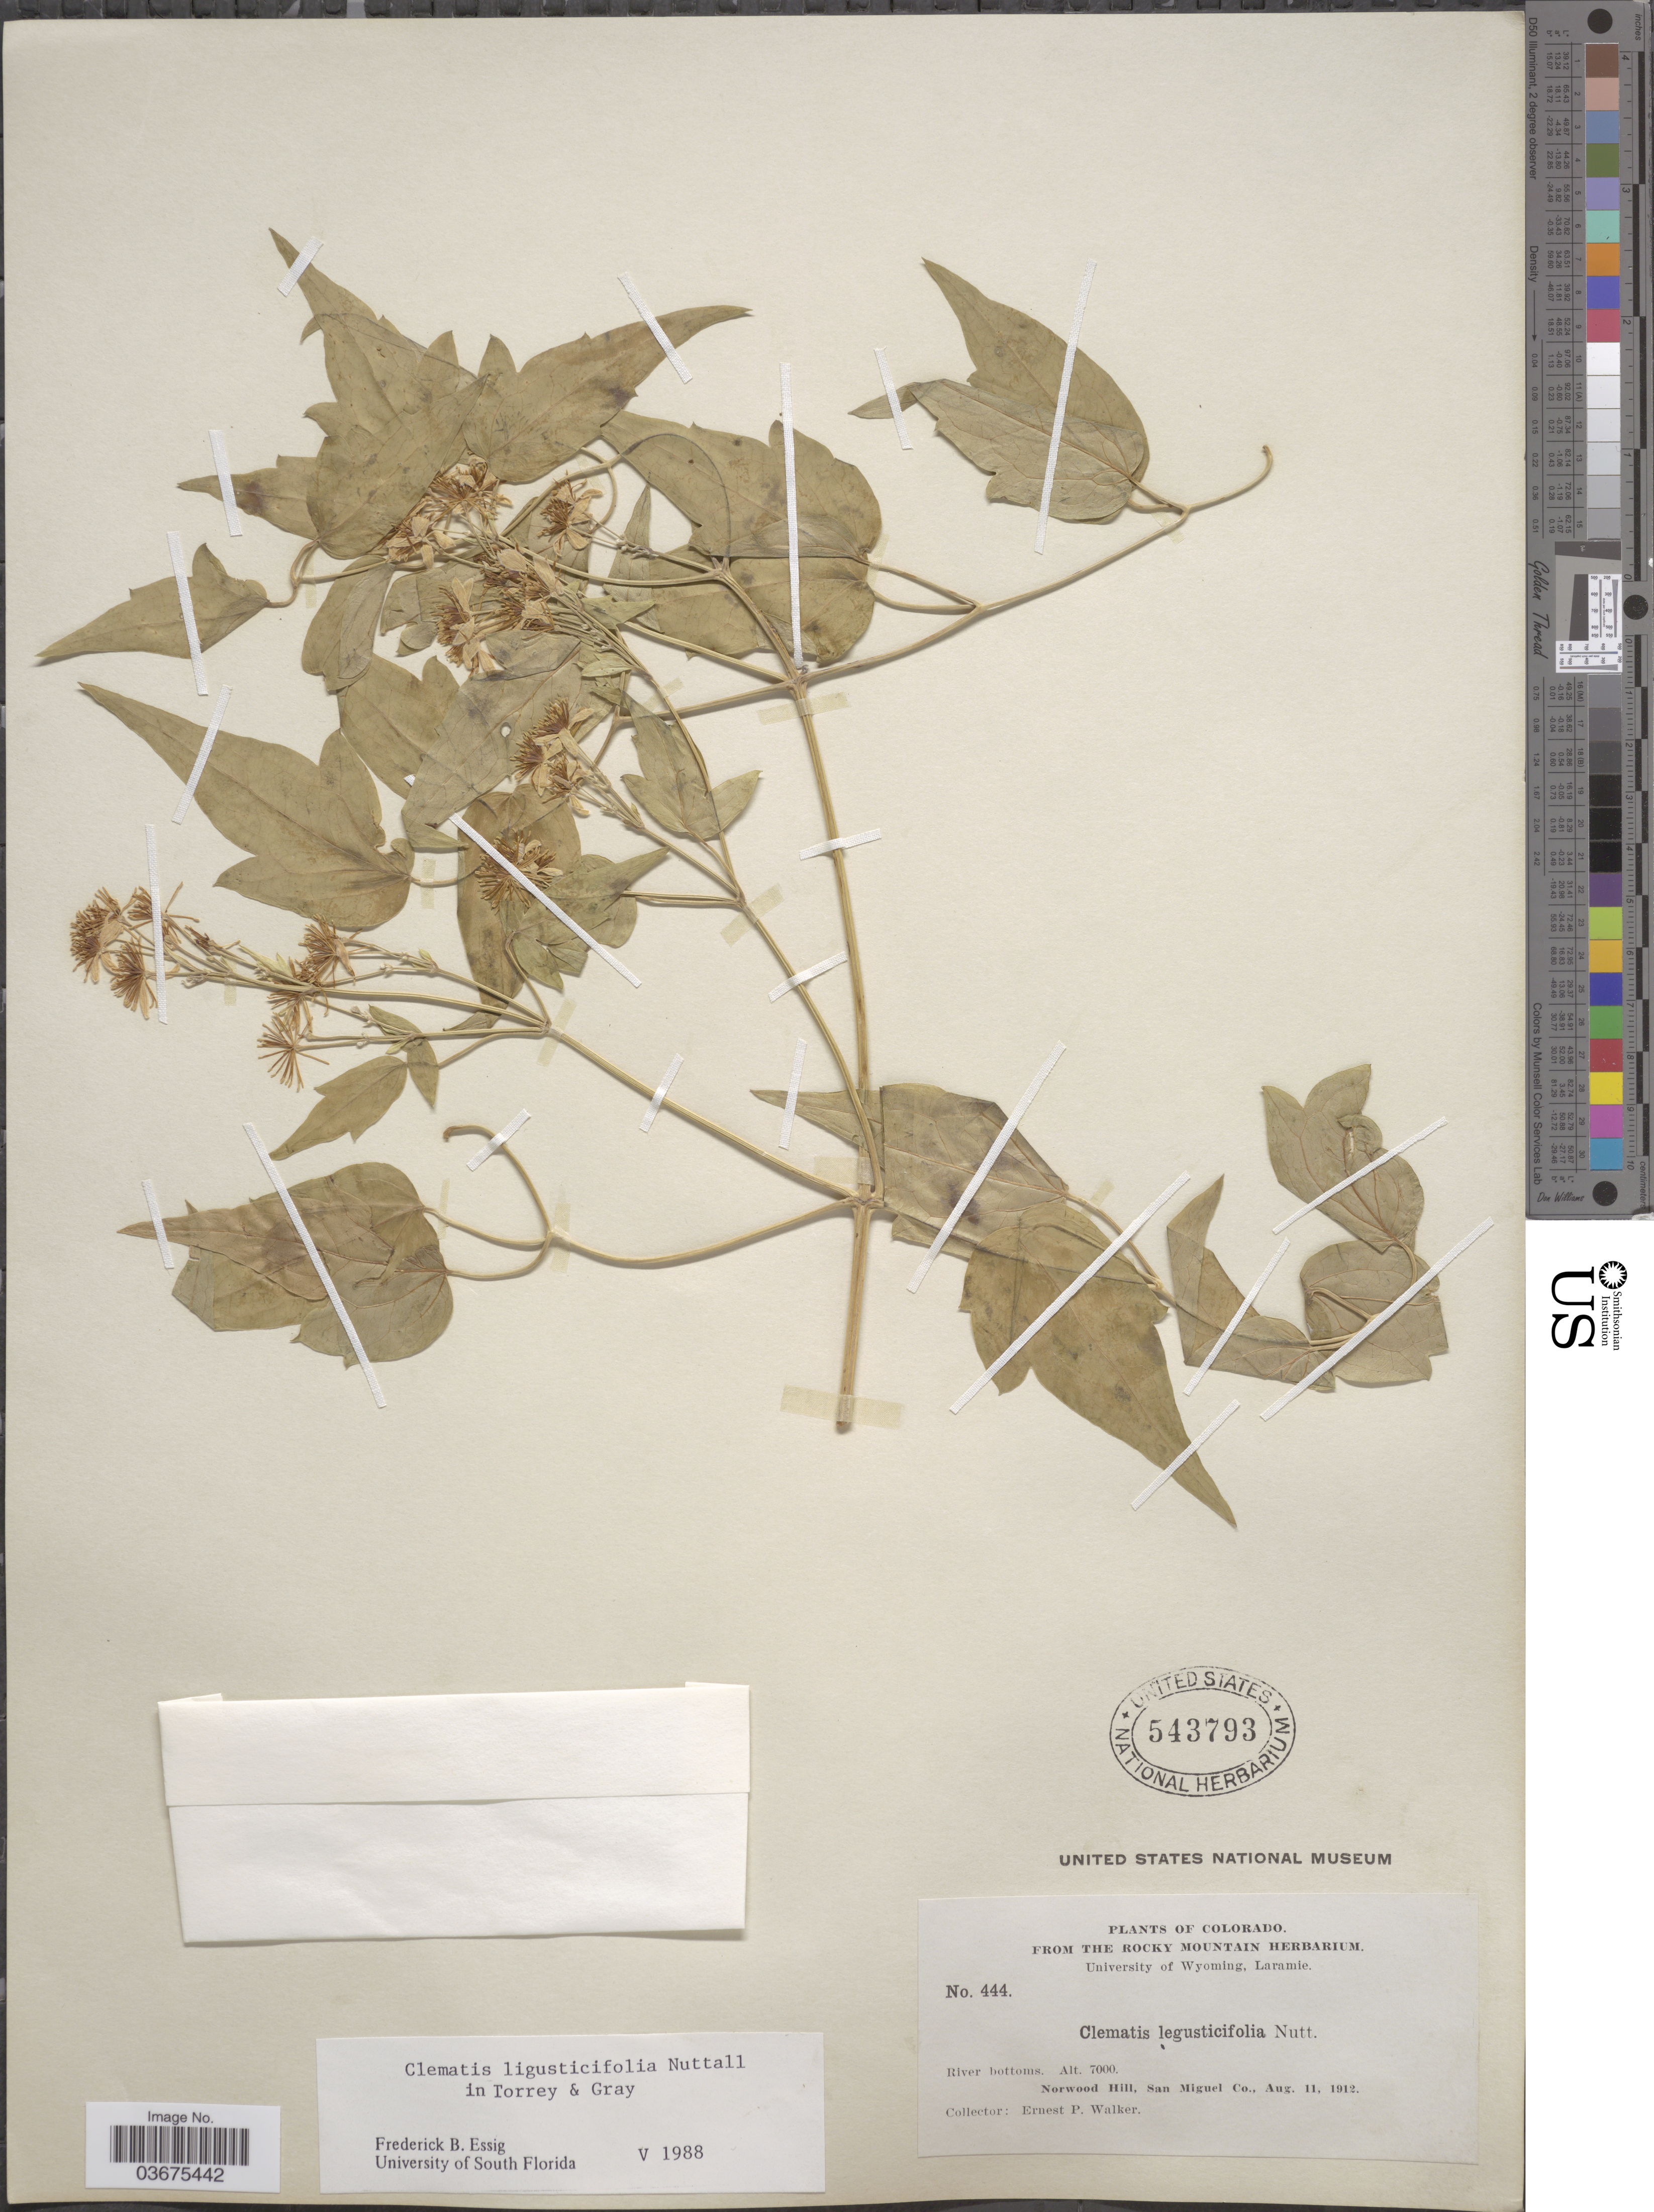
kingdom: Plantae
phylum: Tracheophyta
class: Magnoliopsida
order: Ranunculales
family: Ranunculaceae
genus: Clematis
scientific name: Clematis ligusticifolia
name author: Nutt.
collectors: E. P. Walker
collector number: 444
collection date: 1912-08-11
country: United States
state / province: Colorado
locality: Norwood Hill, San MIguel Co.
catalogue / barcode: US 543793